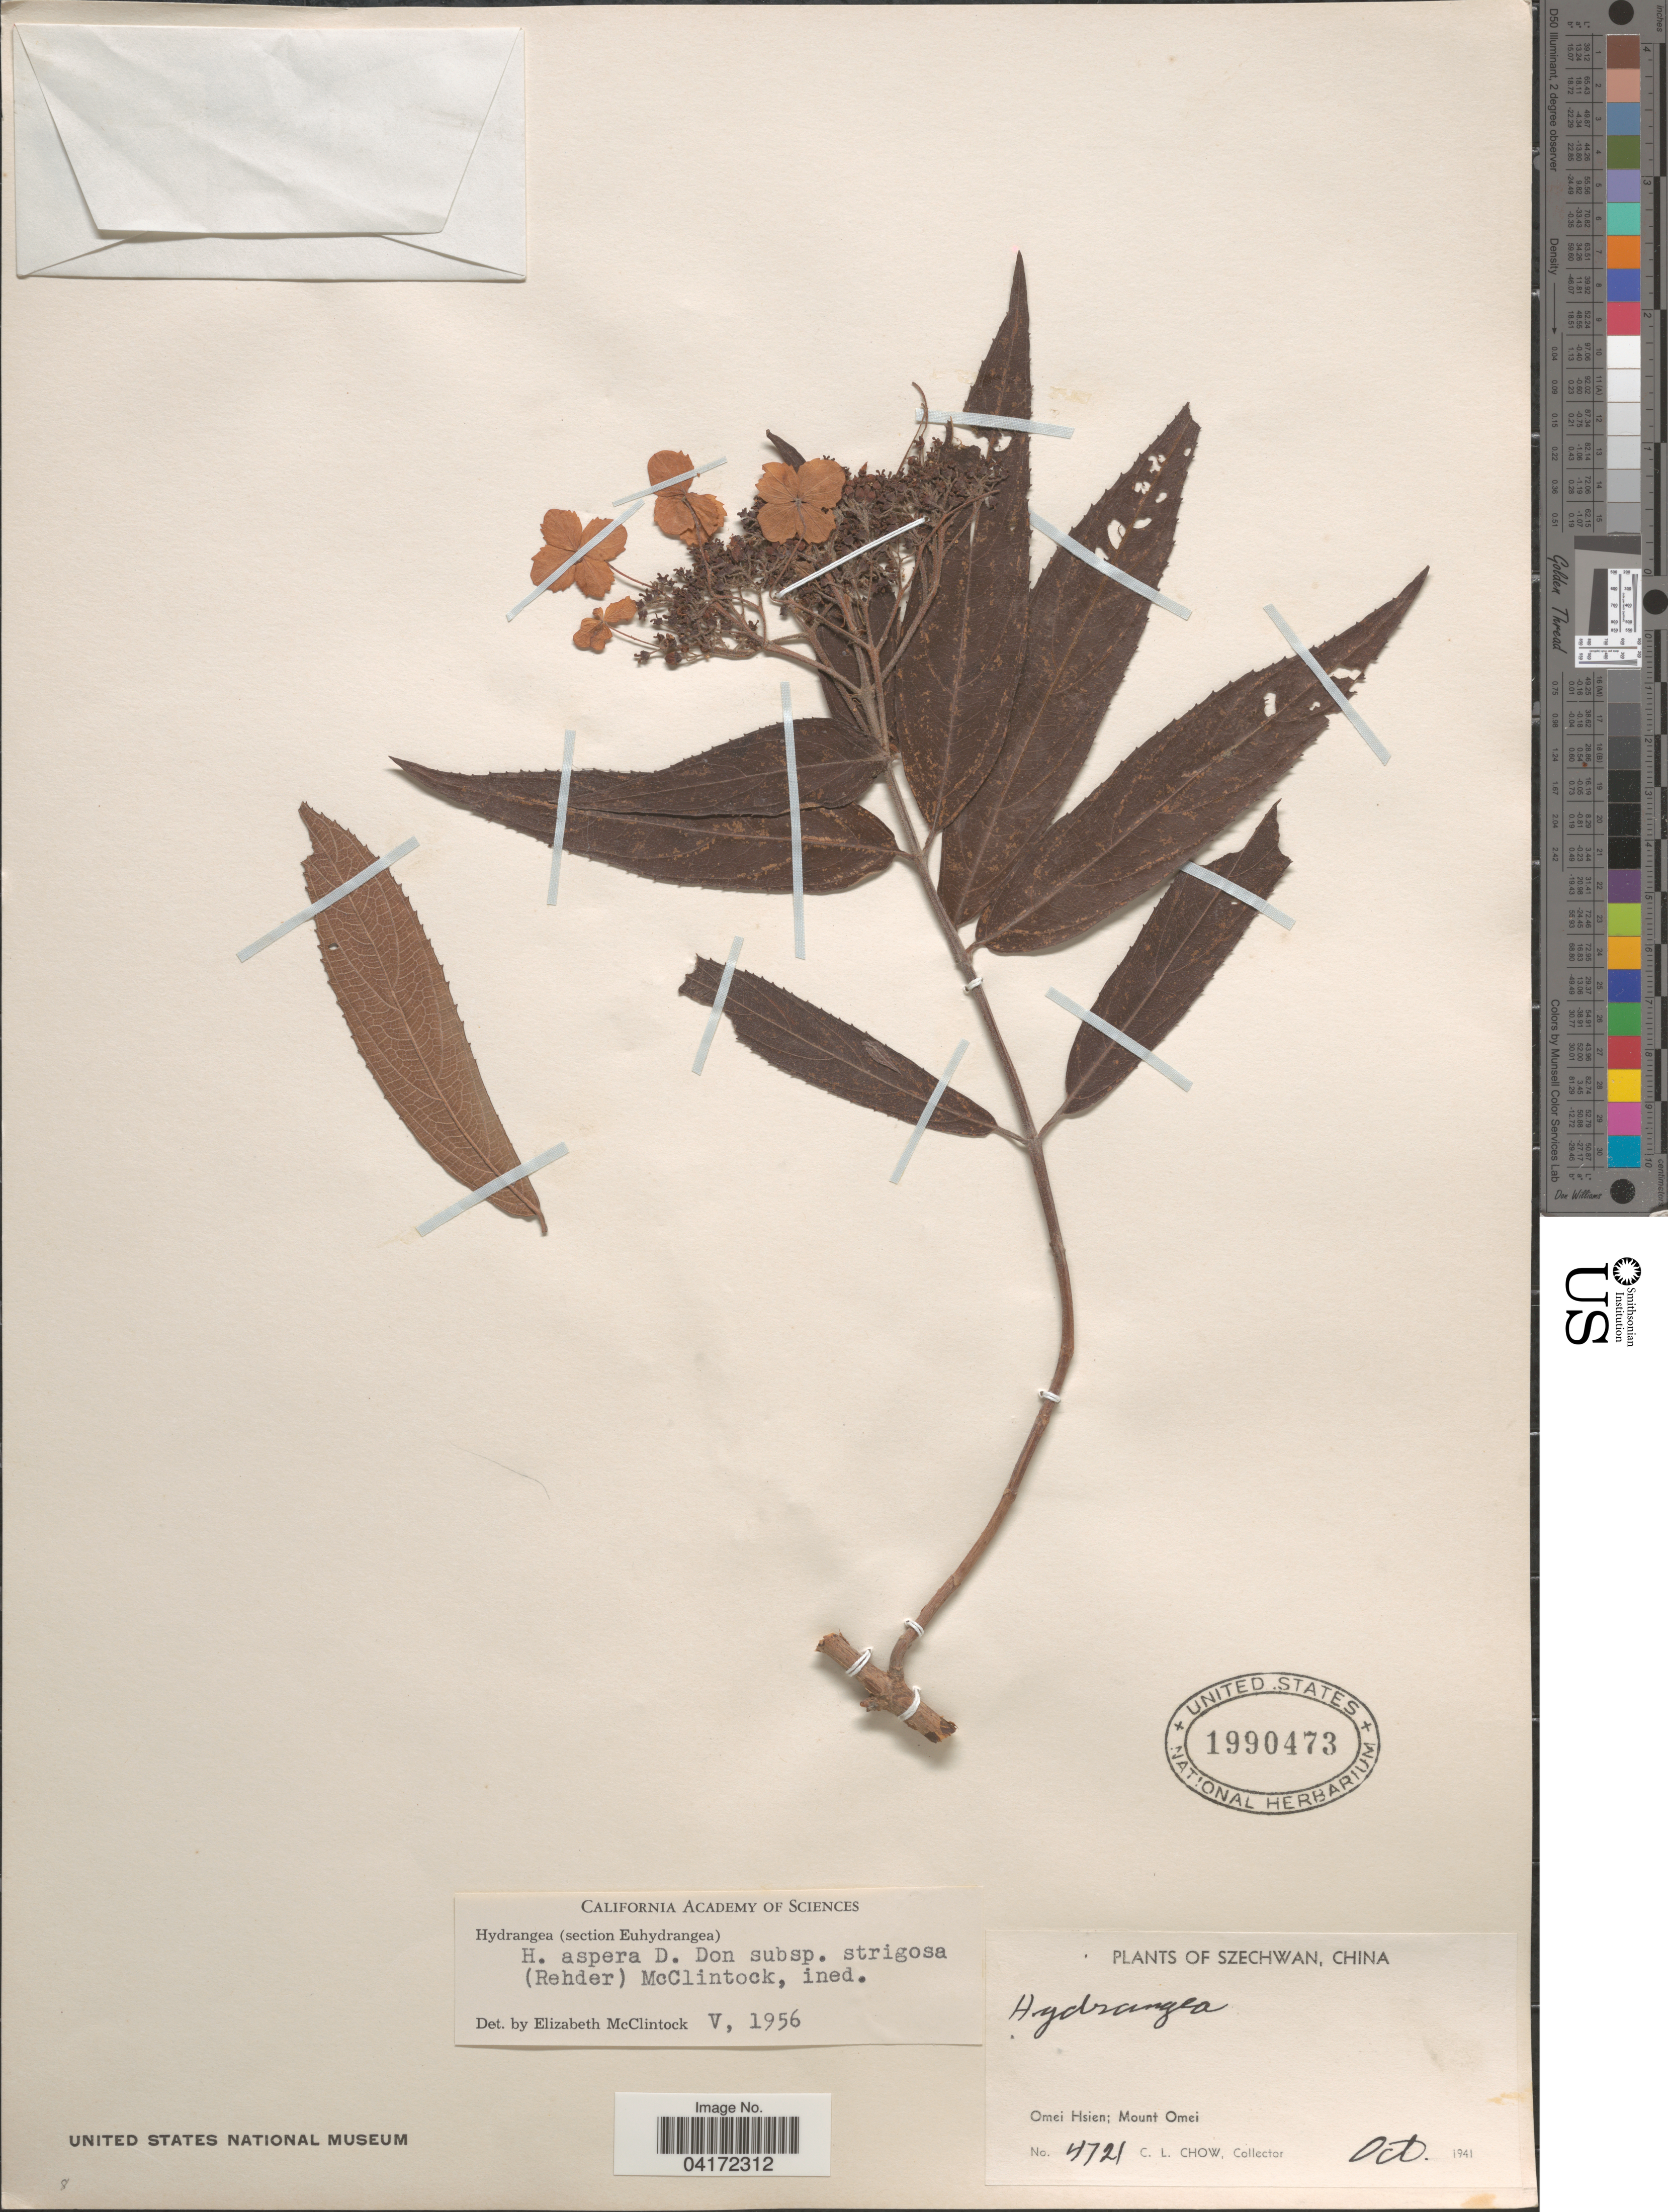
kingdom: Plantae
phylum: Tracheophyta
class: Magnoliopsida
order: Cornales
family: Hydrangeaceae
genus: Hydrangea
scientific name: Hydrangea aspera subsp. strigosa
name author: (Rehder) E. M. McClint.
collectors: C. Chow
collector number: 4721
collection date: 1941-10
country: China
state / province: Sichuan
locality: Szechwan. Omei Hsien; Mount Omei.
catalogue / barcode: US 1990473